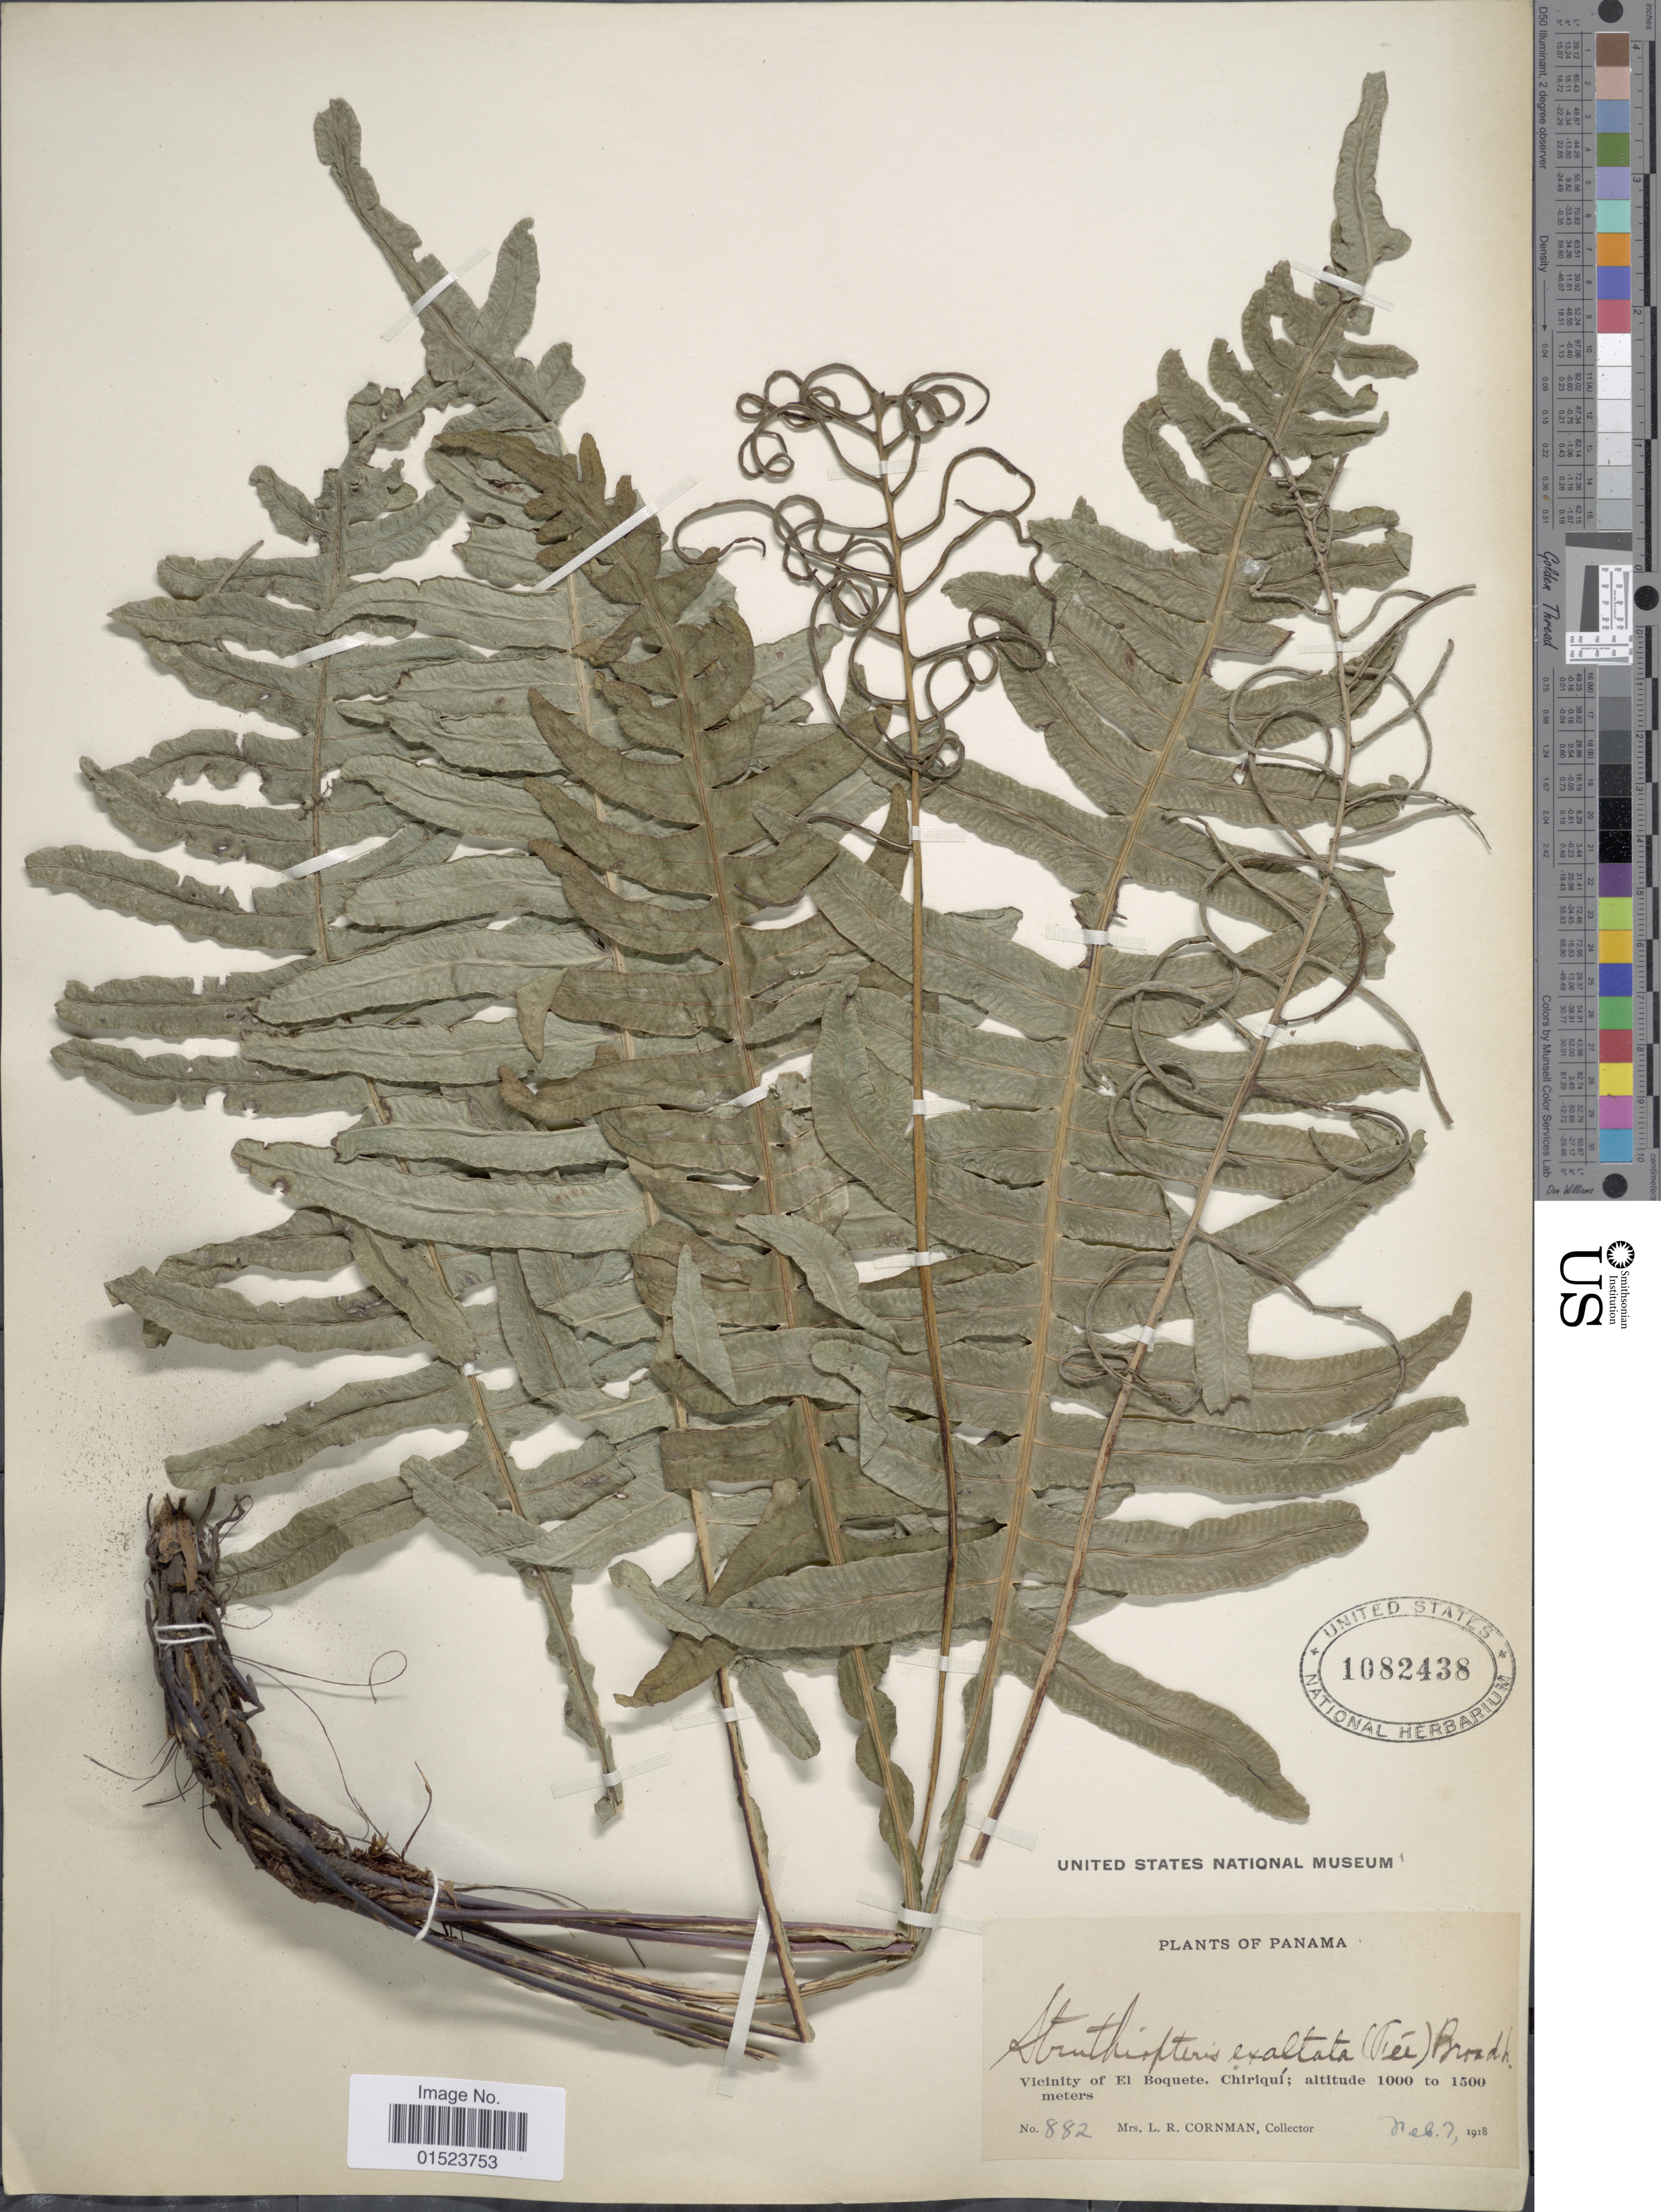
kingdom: Plantae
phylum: Tracheophyta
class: Polypodiopsida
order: Polypodiales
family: Blechnaceae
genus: Blechnum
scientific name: Blechnum divergens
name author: (Kunze) Mett.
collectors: L. Cornman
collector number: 882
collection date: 1918-02-07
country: Panama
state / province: Chiriqui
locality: Vicinity of El Boquete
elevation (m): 1000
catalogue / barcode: US 1082438